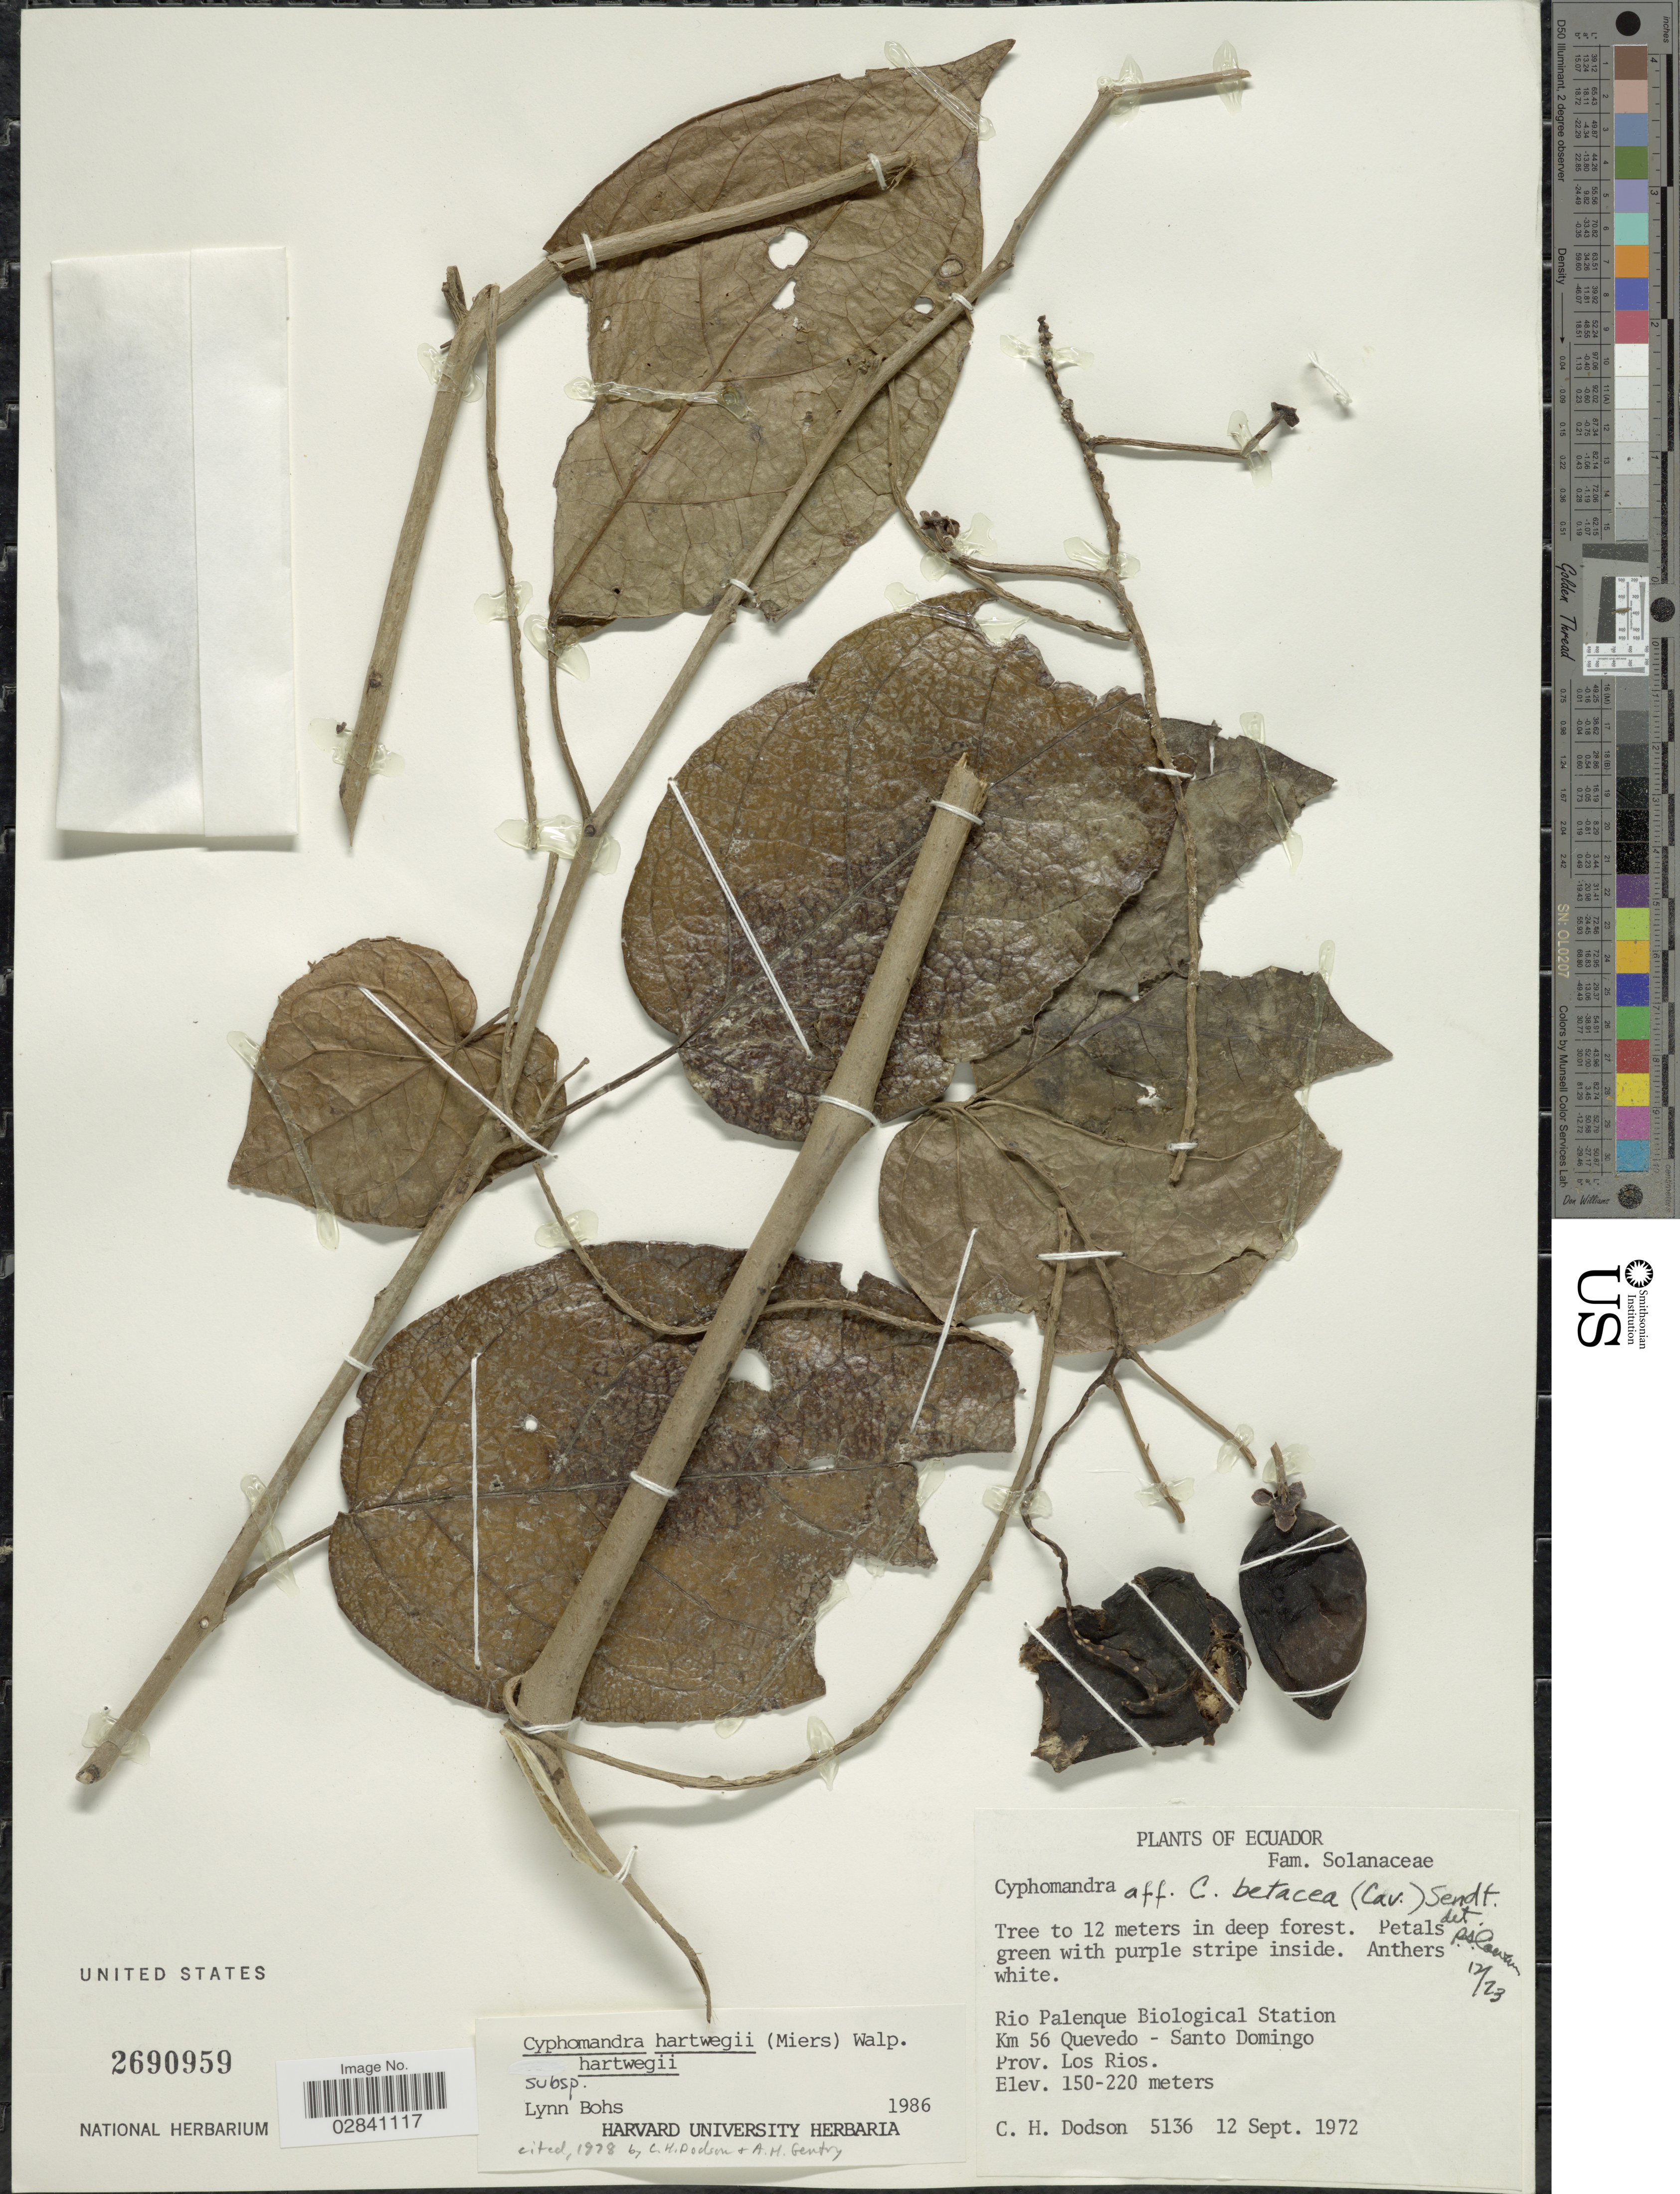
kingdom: Plantae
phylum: Tracheophyta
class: Magnoliopsida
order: Solanales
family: Solanaceae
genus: Cyphomandra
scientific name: Cyphomandra hartwegii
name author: (Miers) Sendtn. ex Walp.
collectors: C. H. Dodson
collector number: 5136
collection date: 1972-09-12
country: Ecuador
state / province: Los Ríos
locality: Rio Palenque Biological Station. Km 256 Quevedo- Santo Domingo.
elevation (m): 150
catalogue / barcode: US 2690959